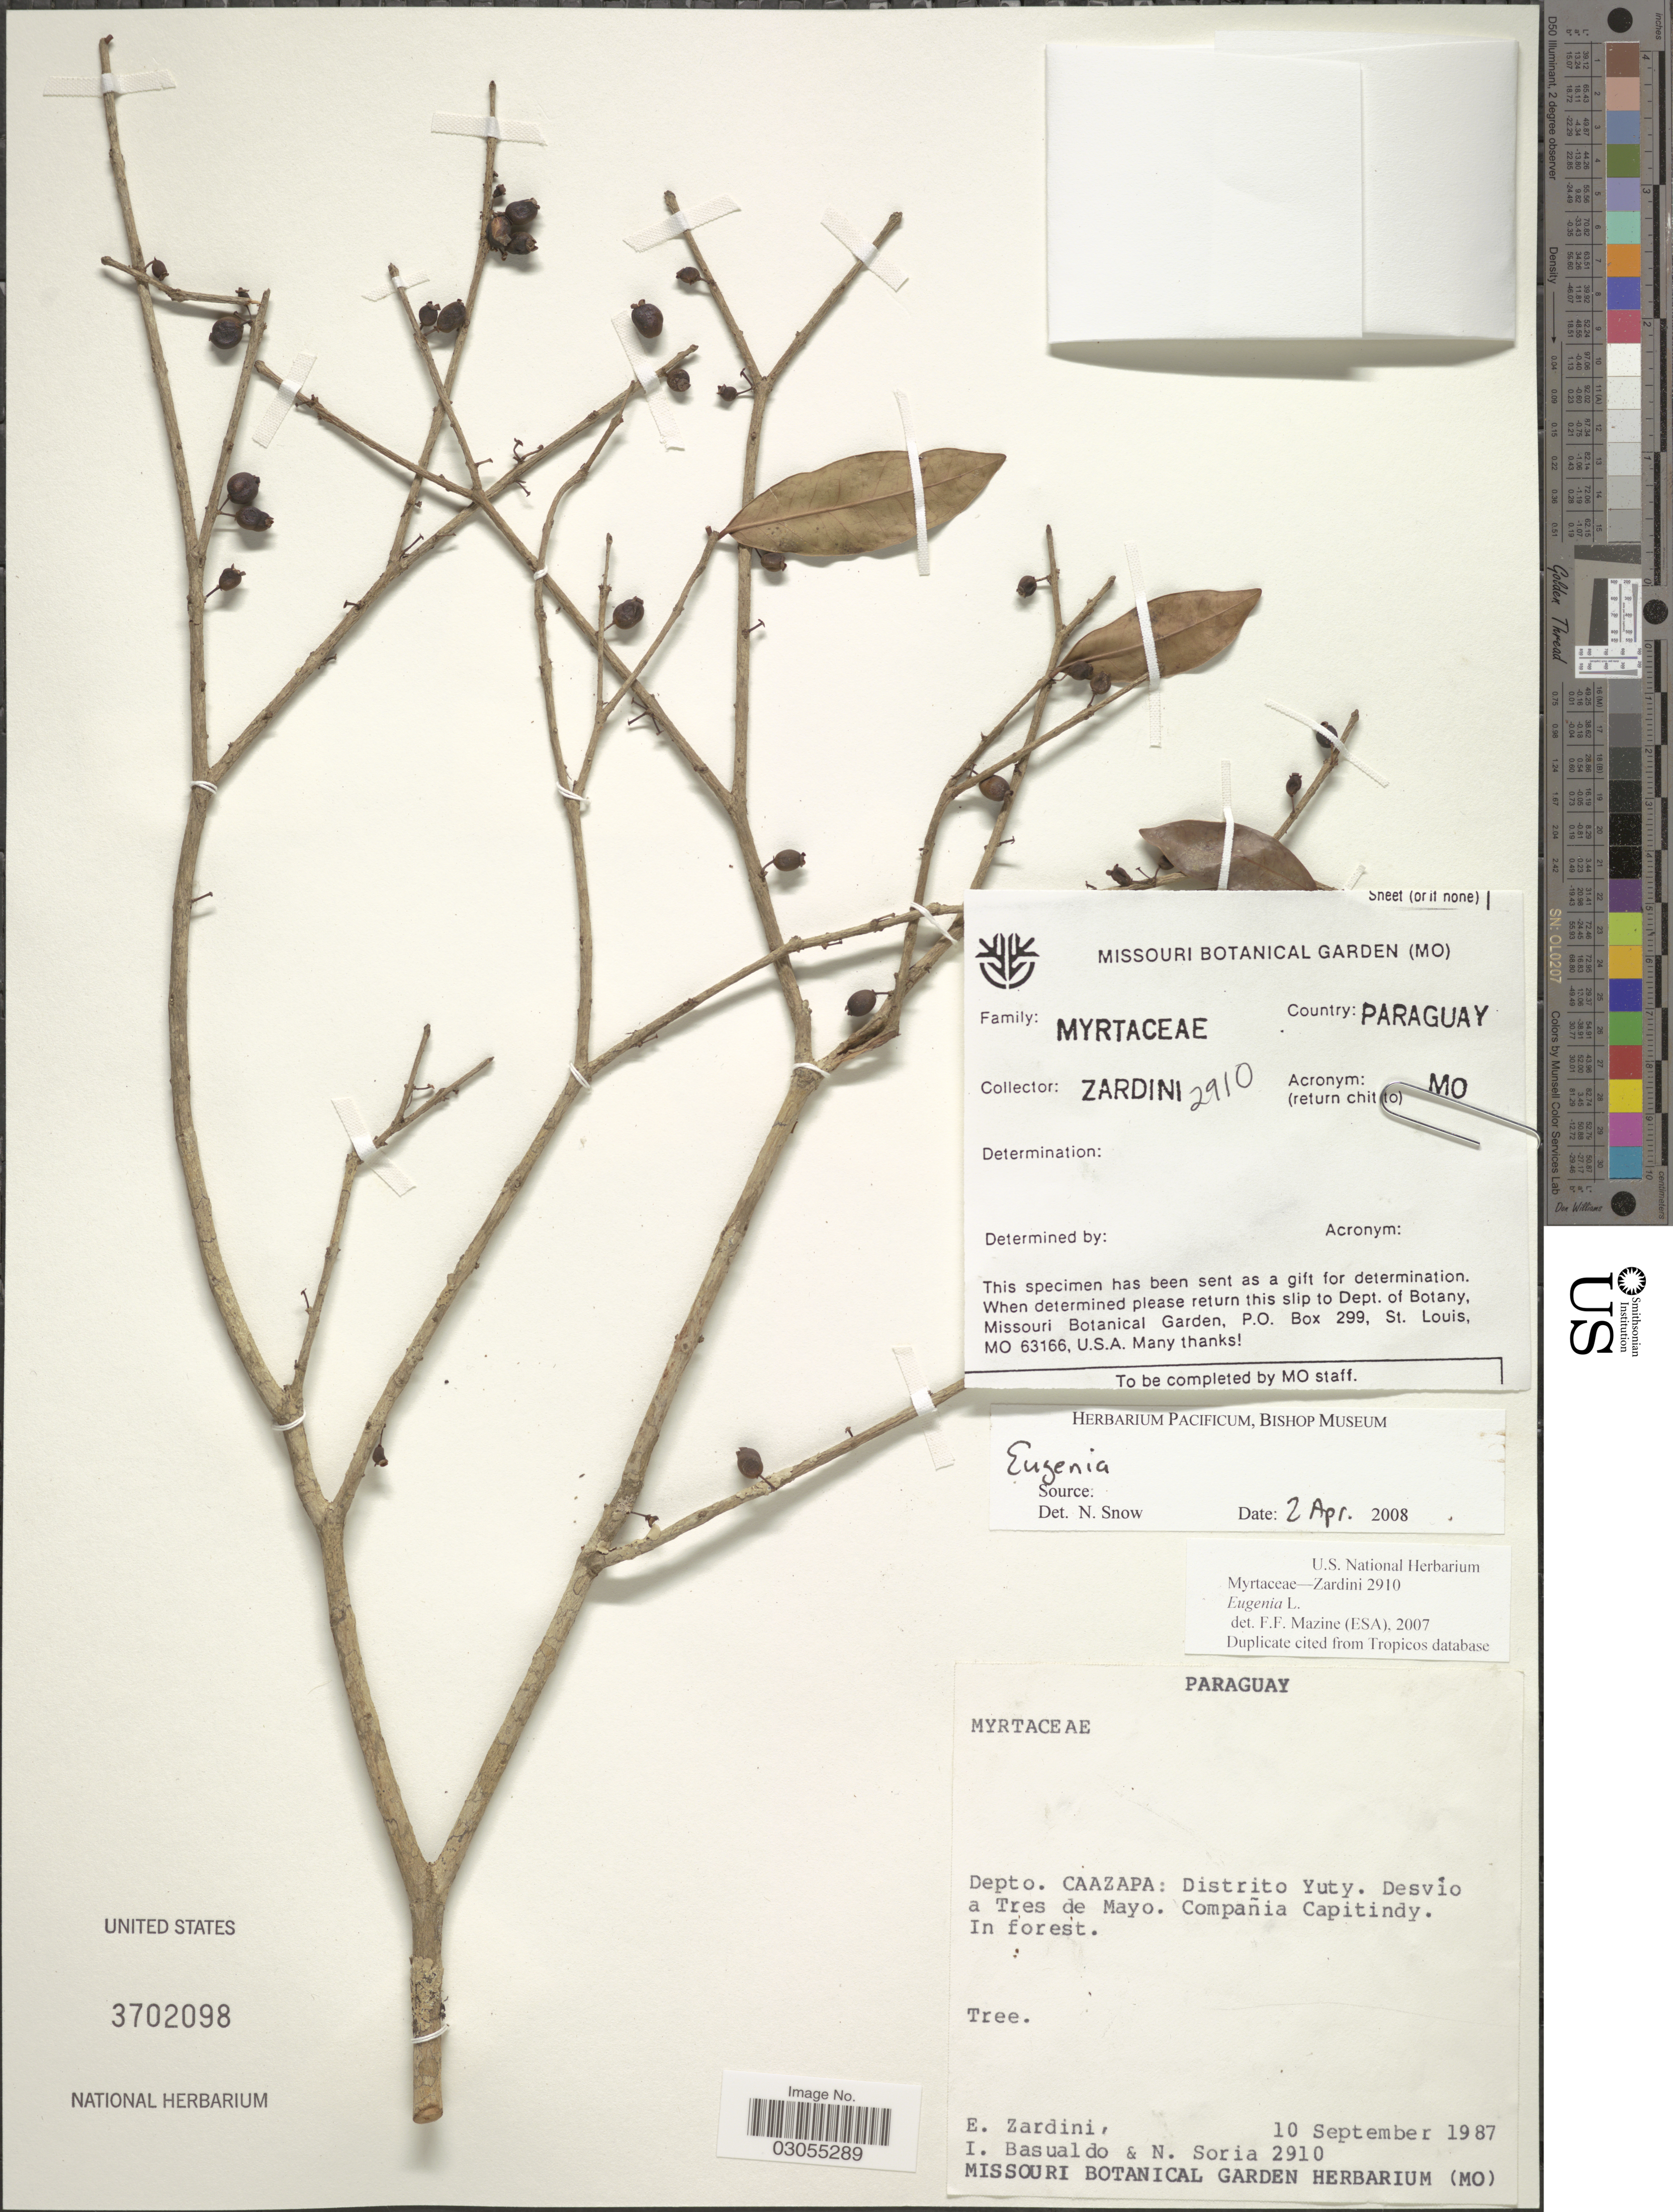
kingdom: Plantae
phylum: Tracheophyta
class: Magnoliopsida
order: Myrtales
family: Myrtaceae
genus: Eugenia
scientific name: Eugenia sp.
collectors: E. Zardini, I. Basualdo & N. Soria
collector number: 2910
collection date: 1987-09-10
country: Paraguay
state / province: Caazapa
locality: Depto. Caazapa: Distrito Yuty. Devóp a Tres de Mayo. Compañia Capitindy.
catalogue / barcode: US 3702098